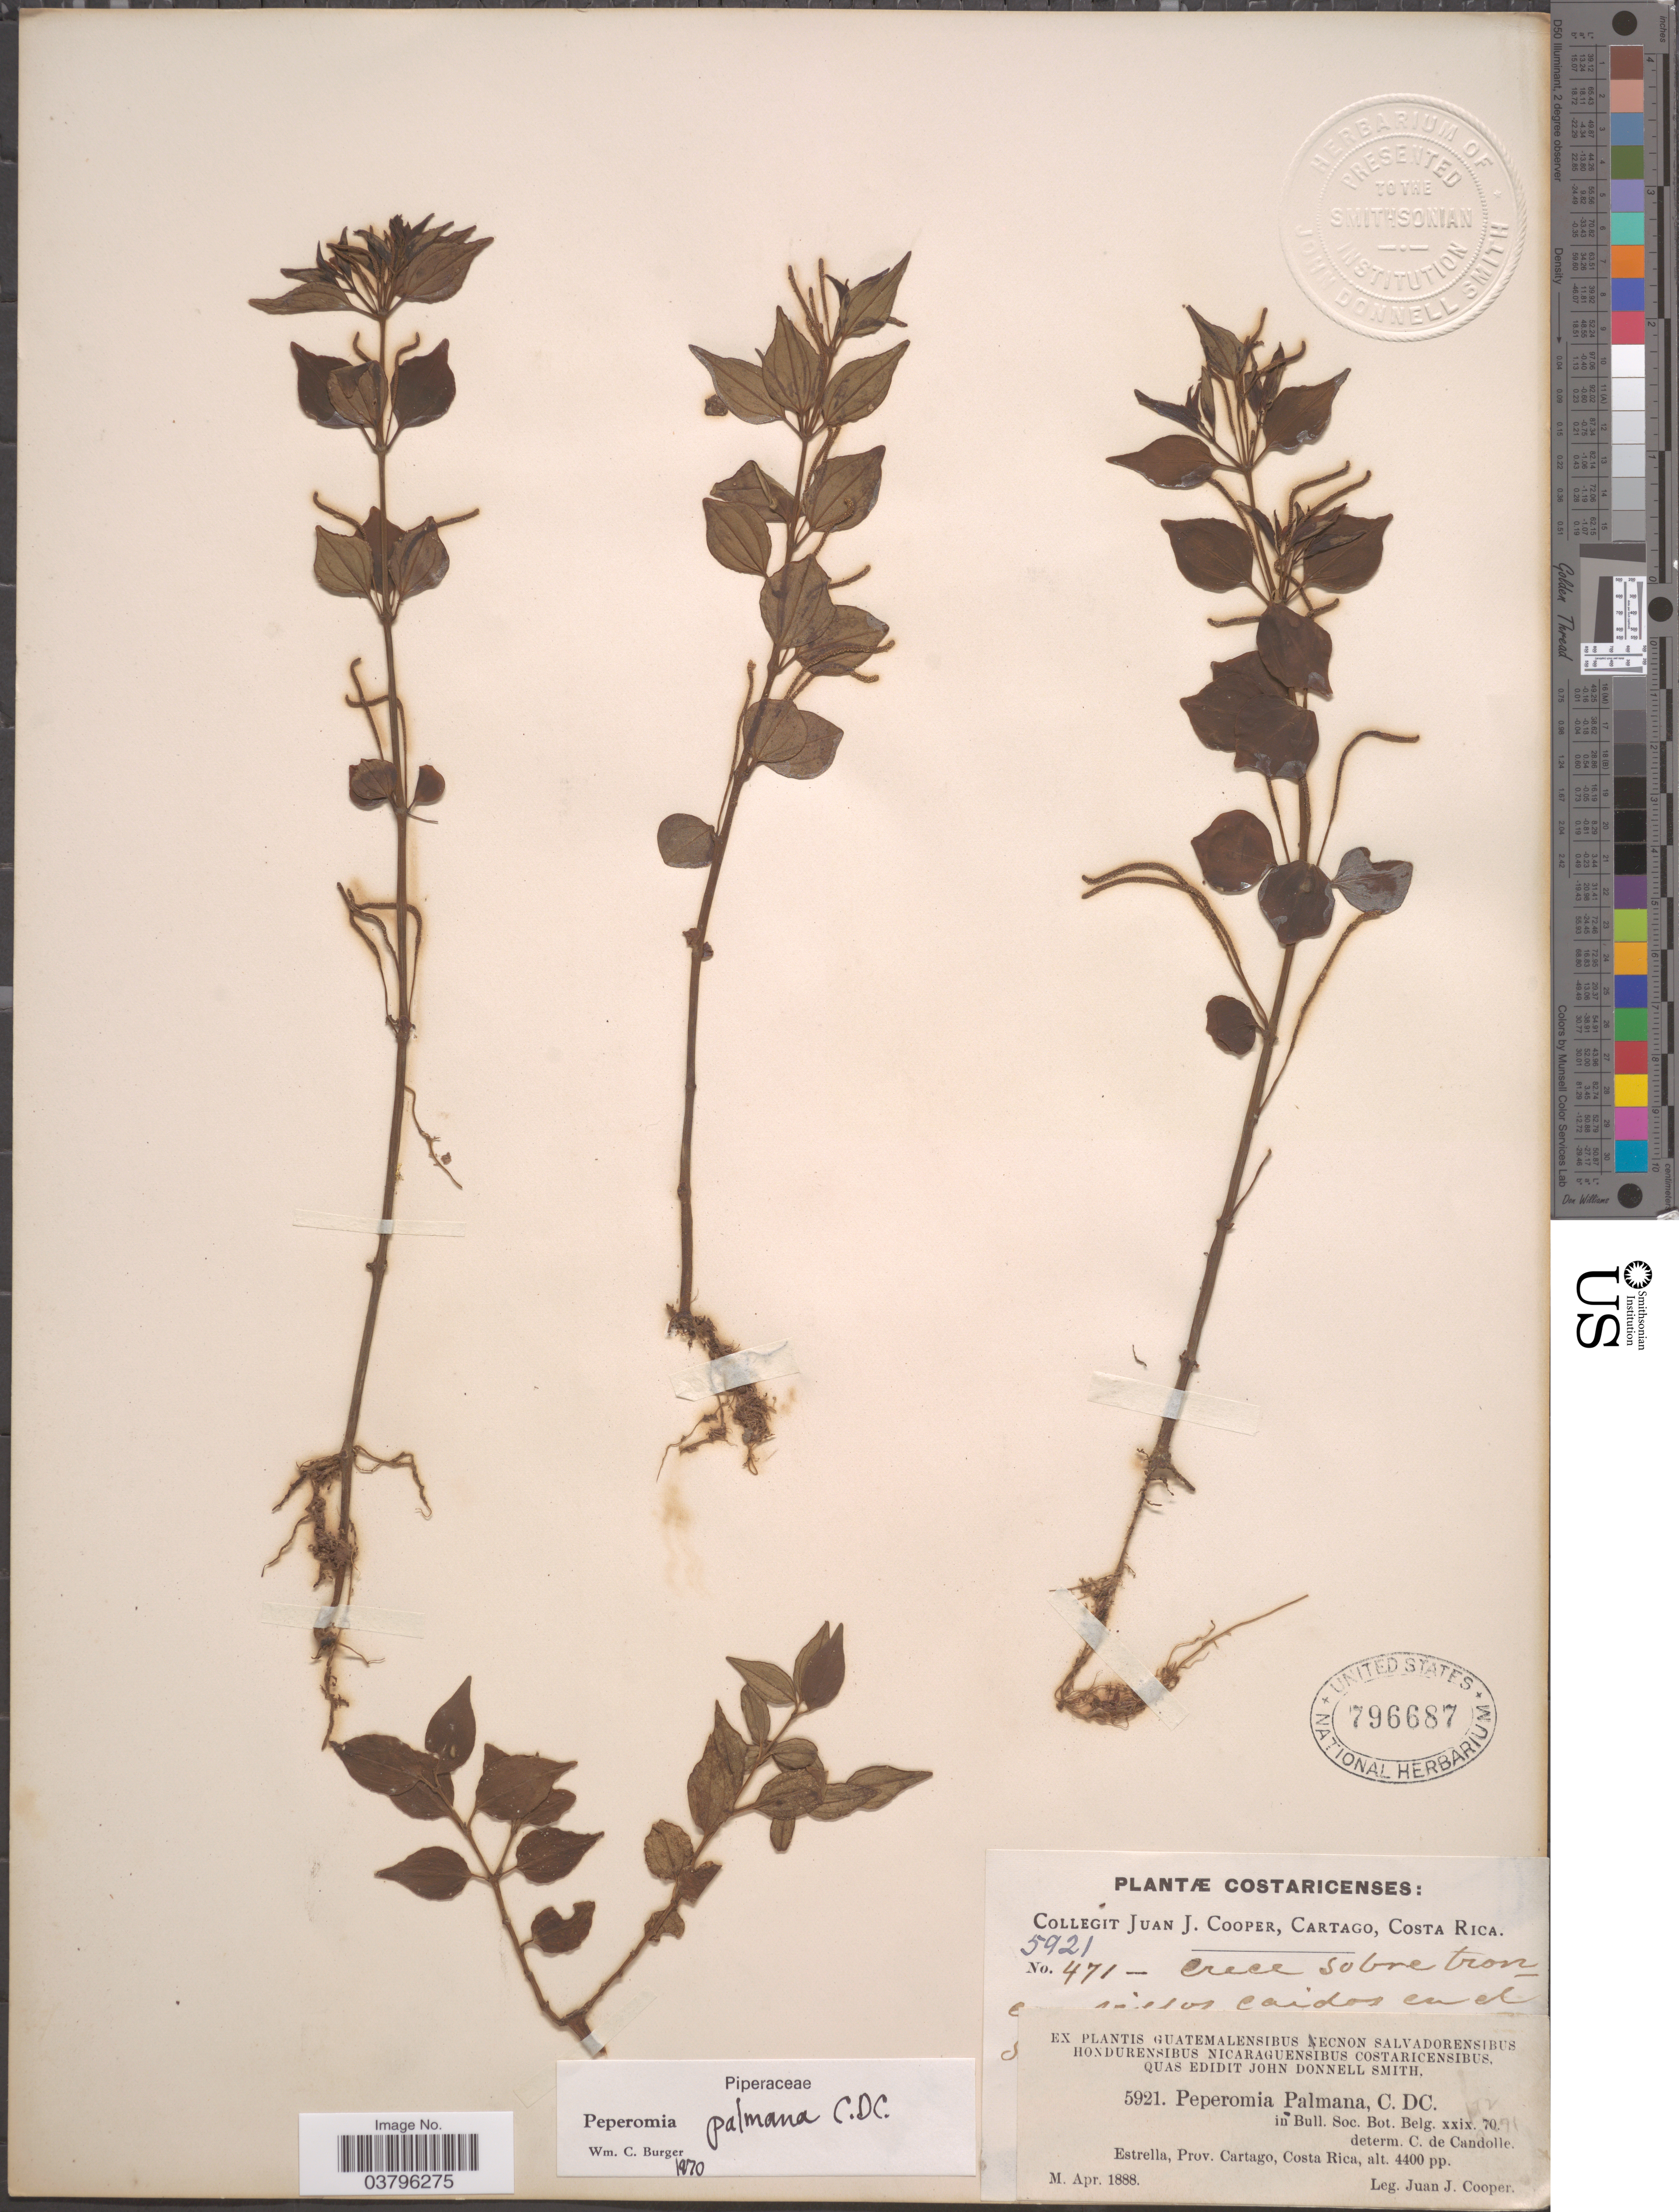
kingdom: Plantae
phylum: Tracheophyta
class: Magnoliopsida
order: Piperales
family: Piperaceae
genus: Peperomia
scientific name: Peperomia palmana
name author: C. DC.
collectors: J. J. Cooper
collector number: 5921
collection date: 1888-04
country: Costa Rica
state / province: Cartago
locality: Estrella.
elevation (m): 1341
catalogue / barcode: US 796687